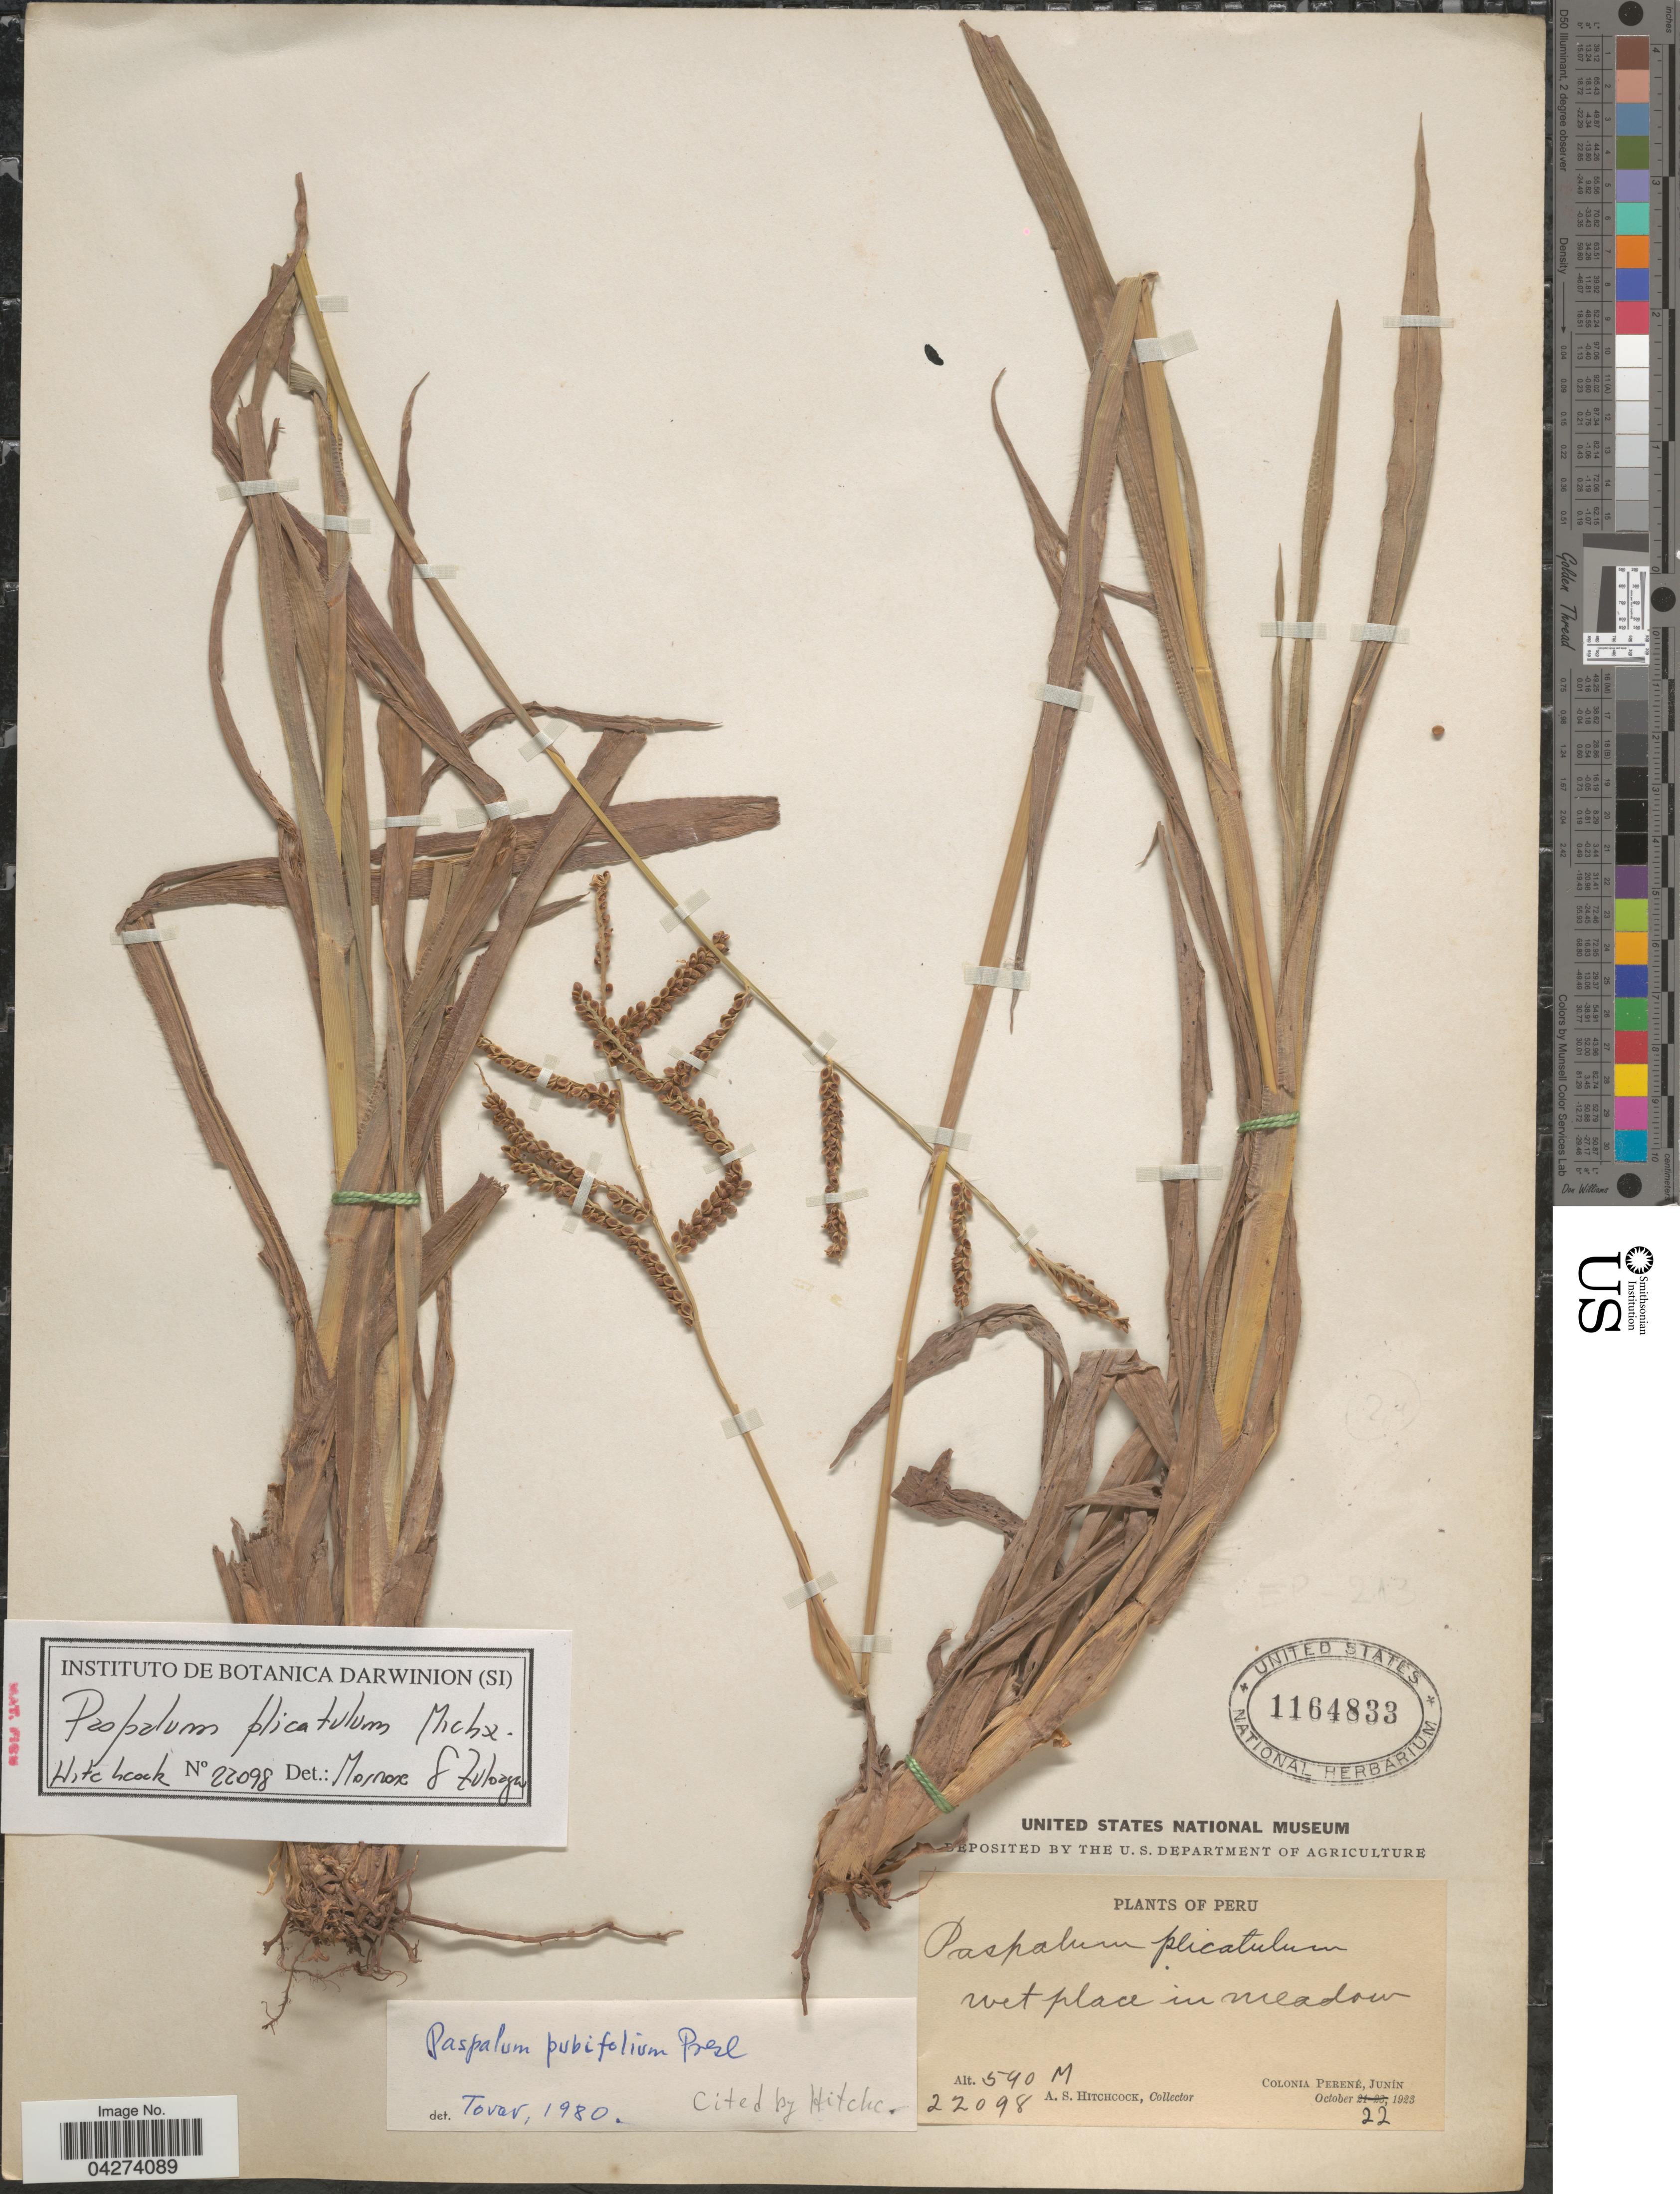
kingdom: Plantae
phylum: Tracheophyta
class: Liliopsida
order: Poales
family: Poaceae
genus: Paspalum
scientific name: Paspalum plicatulum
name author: Michx.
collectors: A. S. Hitchcock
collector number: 22098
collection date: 1923-10-22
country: Peru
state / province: Junín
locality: Colonia Perené.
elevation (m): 540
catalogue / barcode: US 1164833